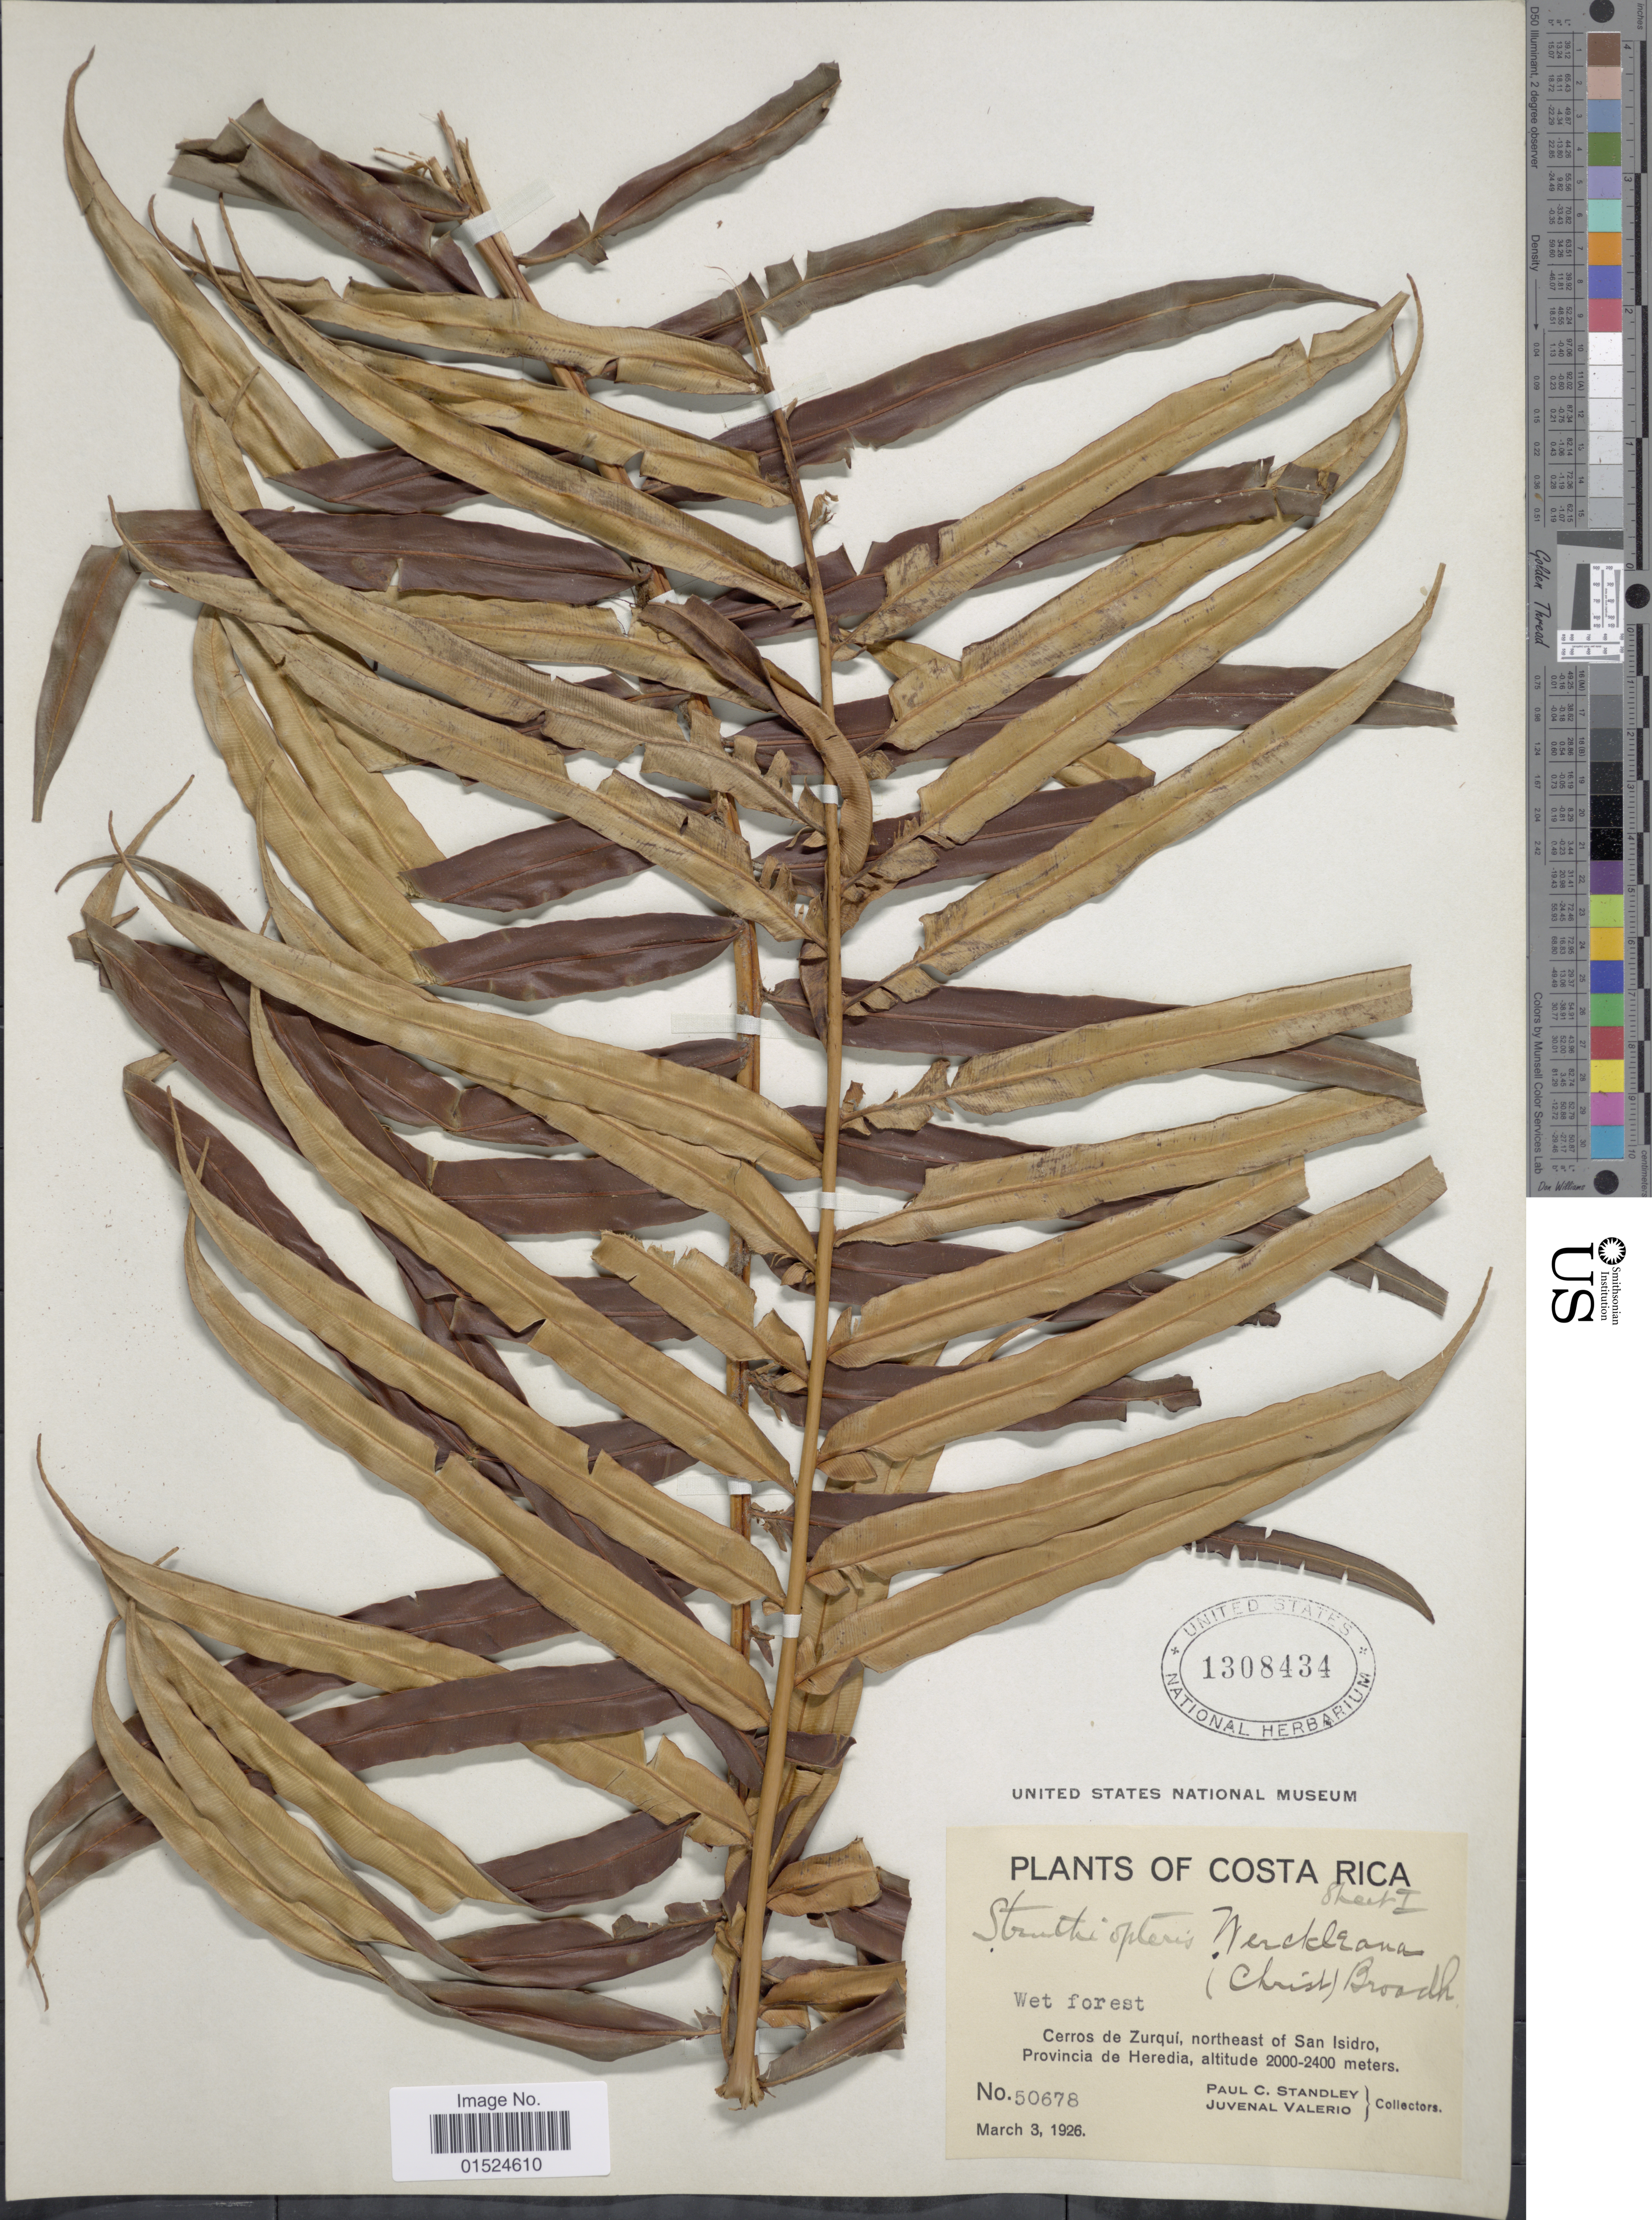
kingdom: Plantae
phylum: Tracheophyta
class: Polypodiopsida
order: Polypodiales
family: Blechnaceae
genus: Blechnum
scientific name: Blechnum werckleanum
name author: (Christ) C. Chr.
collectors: P. C. Standley & J. Valerio R.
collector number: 50678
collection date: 1926-03-03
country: Costa Rica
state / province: Heredia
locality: Cerros de Zurqui, northeast of San Isidro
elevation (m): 2000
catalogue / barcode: US 1308434